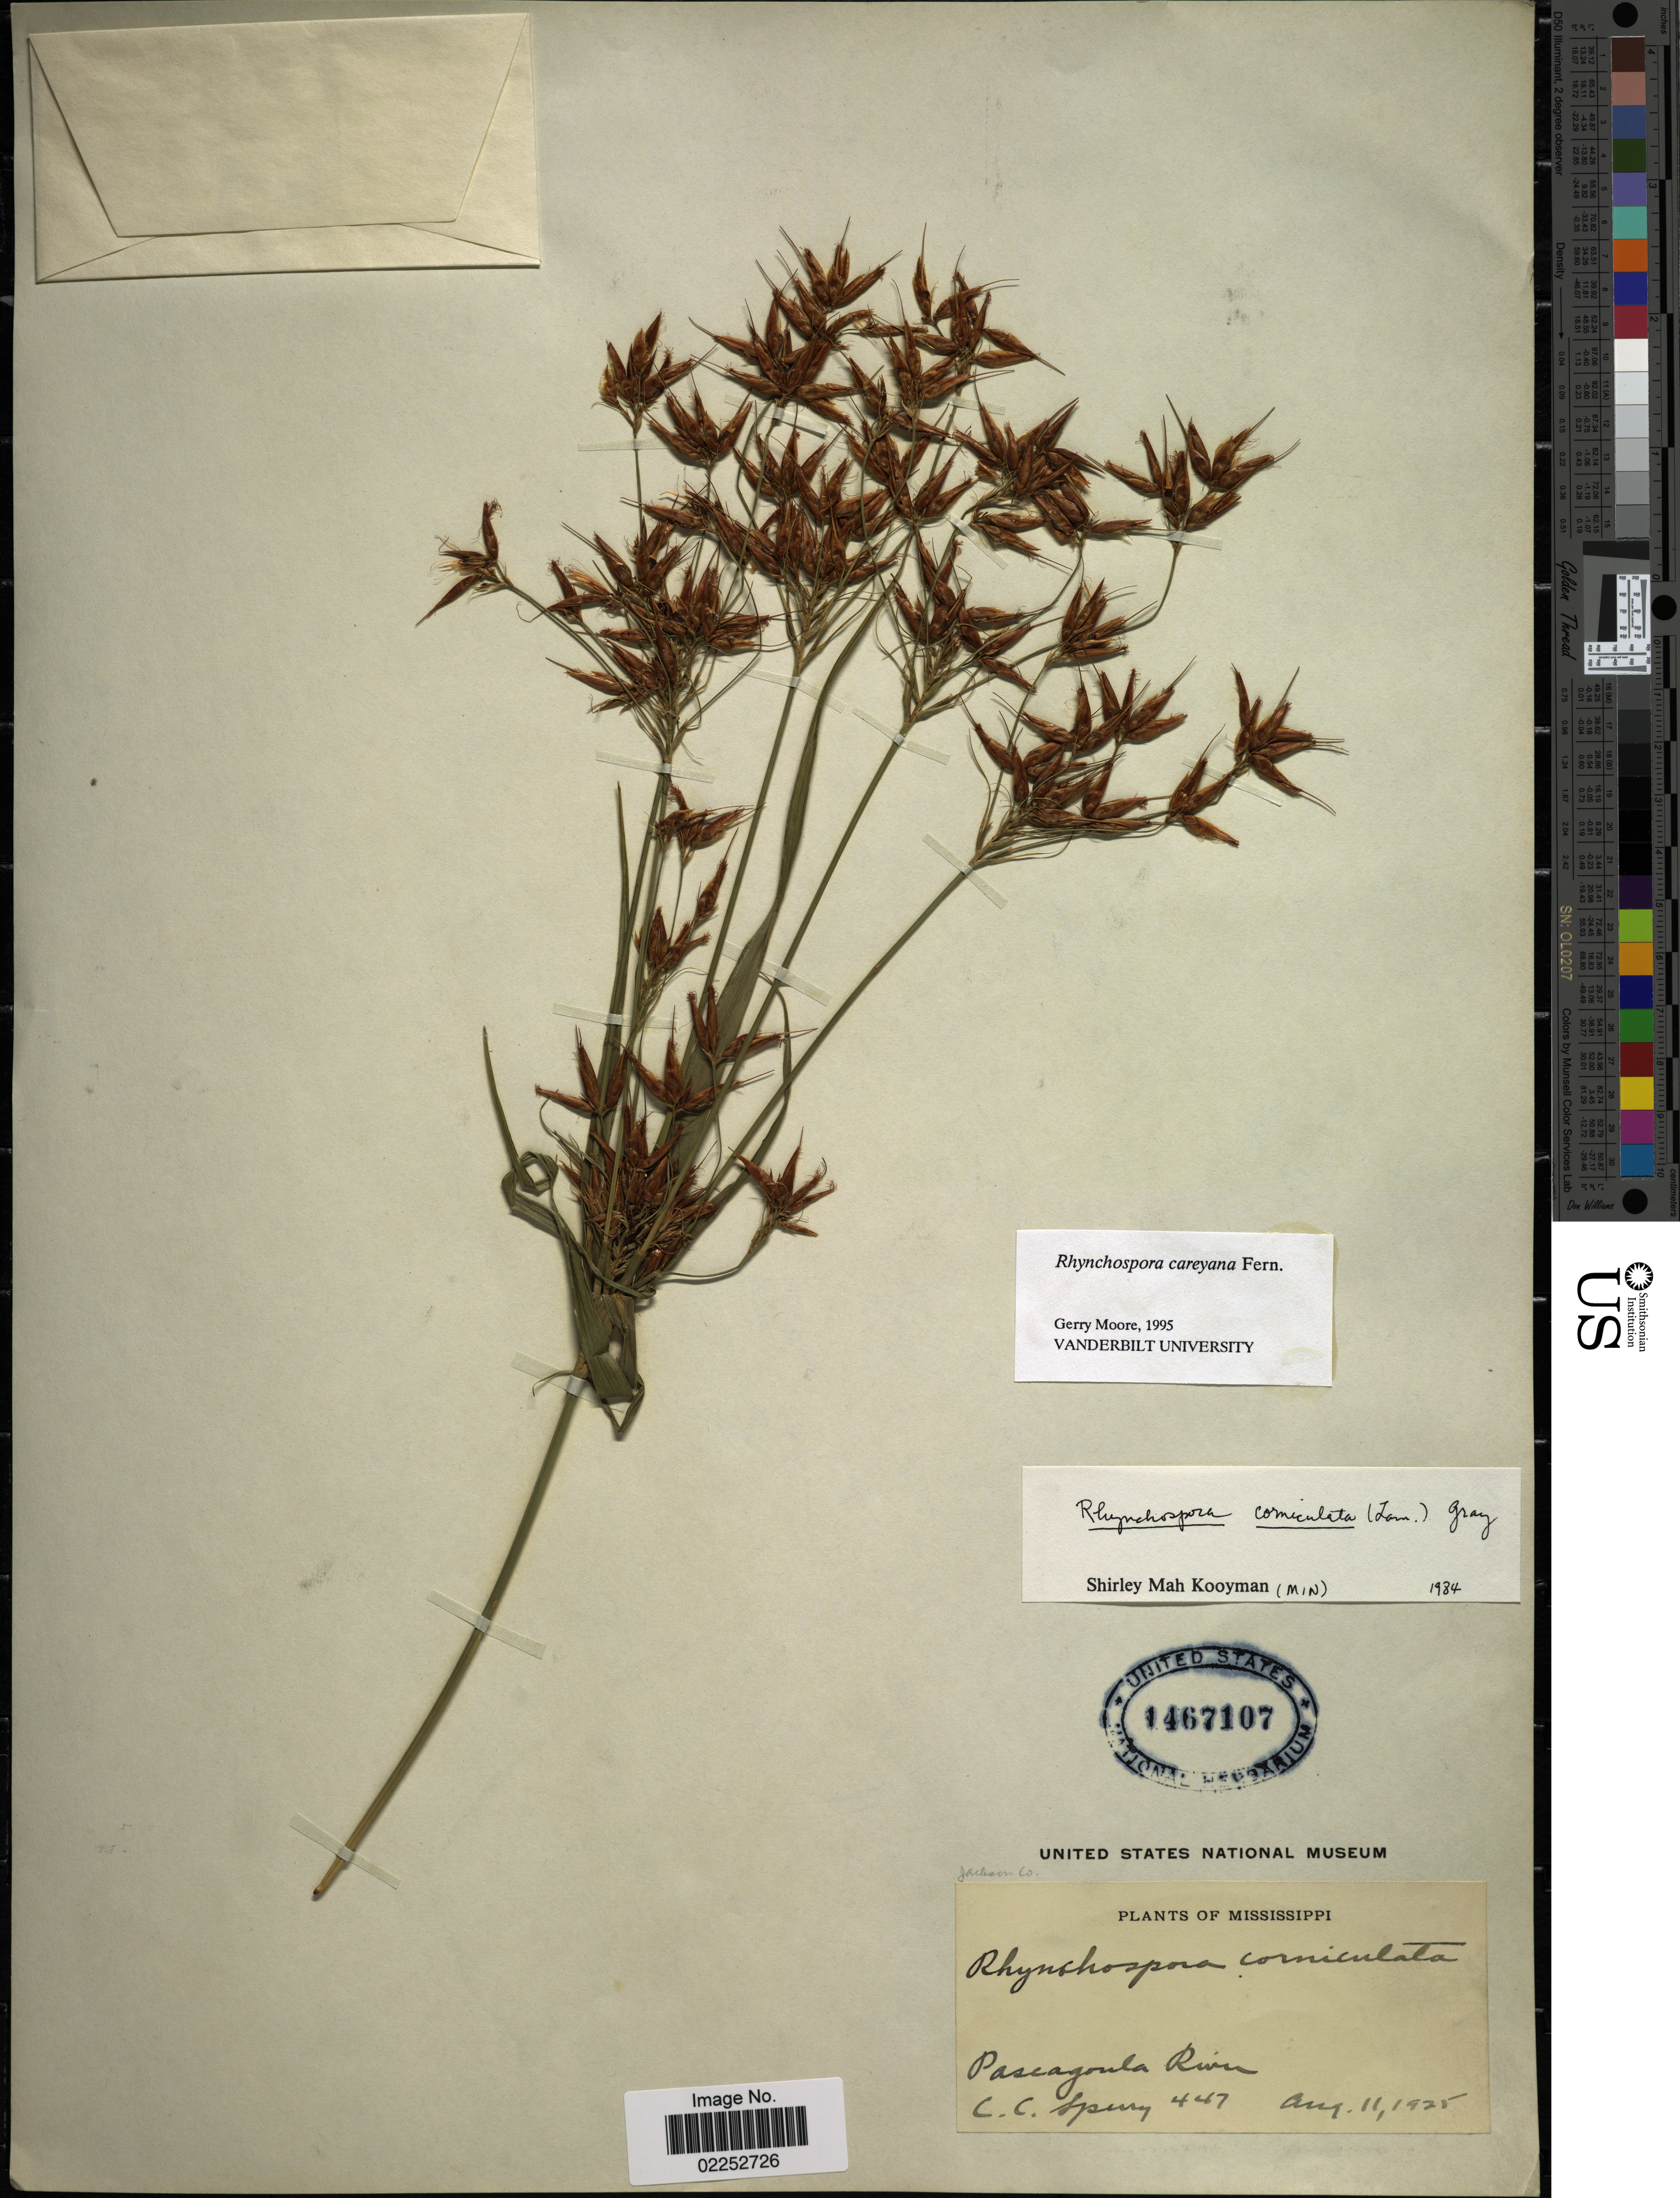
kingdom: Plantae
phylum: Tracheophyta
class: Liliopsida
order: Poales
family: Cyperaceae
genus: Rhynchospora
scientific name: Rhynchospora careyana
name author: Fernald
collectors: C. C. Sperry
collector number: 447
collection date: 1925-08-11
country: United States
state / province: Mississippi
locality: Pascagoula River, Jackson Co.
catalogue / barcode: US 1467107